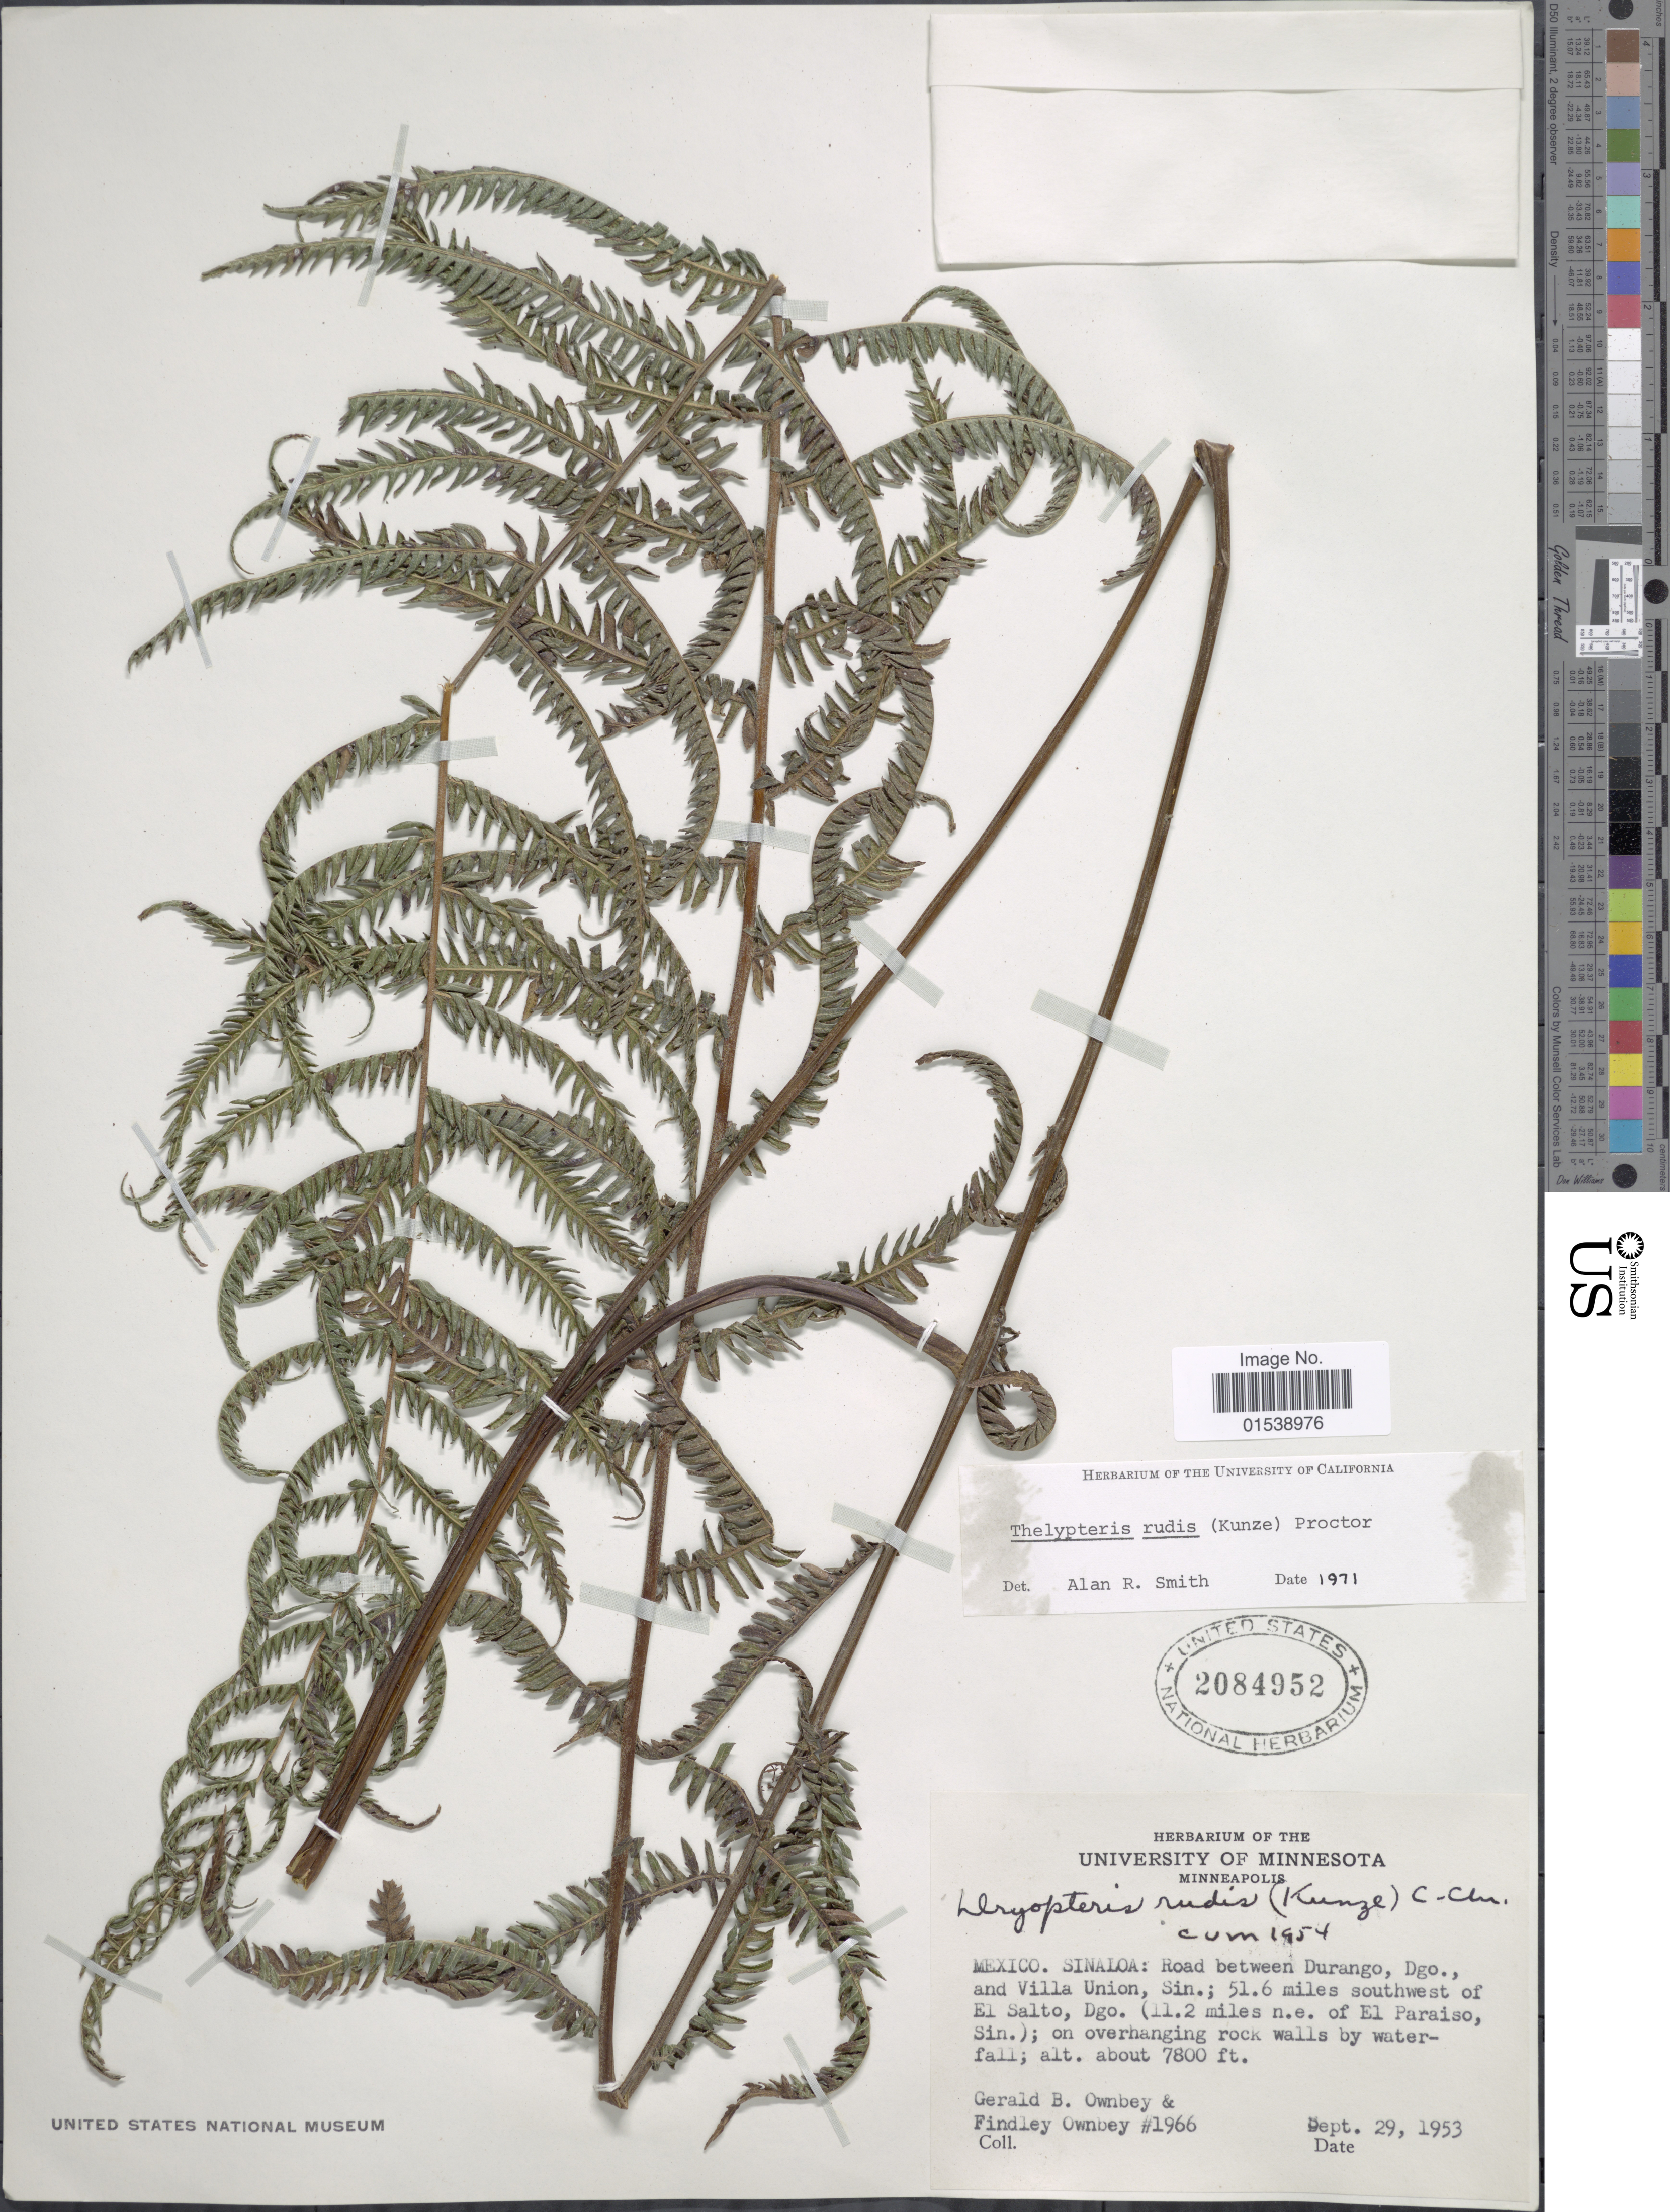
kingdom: Plantae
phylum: Tracheophyta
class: Polypodiopsida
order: Polypodiales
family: Thelypteridaceae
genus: Amauropelta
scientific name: Amauropelta rudis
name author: (Kunze) Pic. Serm.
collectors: G. B. Ownbey & F. Ownbey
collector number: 1966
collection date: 1953-09-29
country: Mexico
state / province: Sinaloa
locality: Mexico, Sinaloa: road between Durango, Dgo., and Villa Union, Sin.; 51.6 miles southwest of El Salto, Dgo. (11.2 miles n.e. of El Paraiso, Sin.); on overhanging rock walls by waterfall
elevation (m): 2377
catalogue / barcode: US 2084952